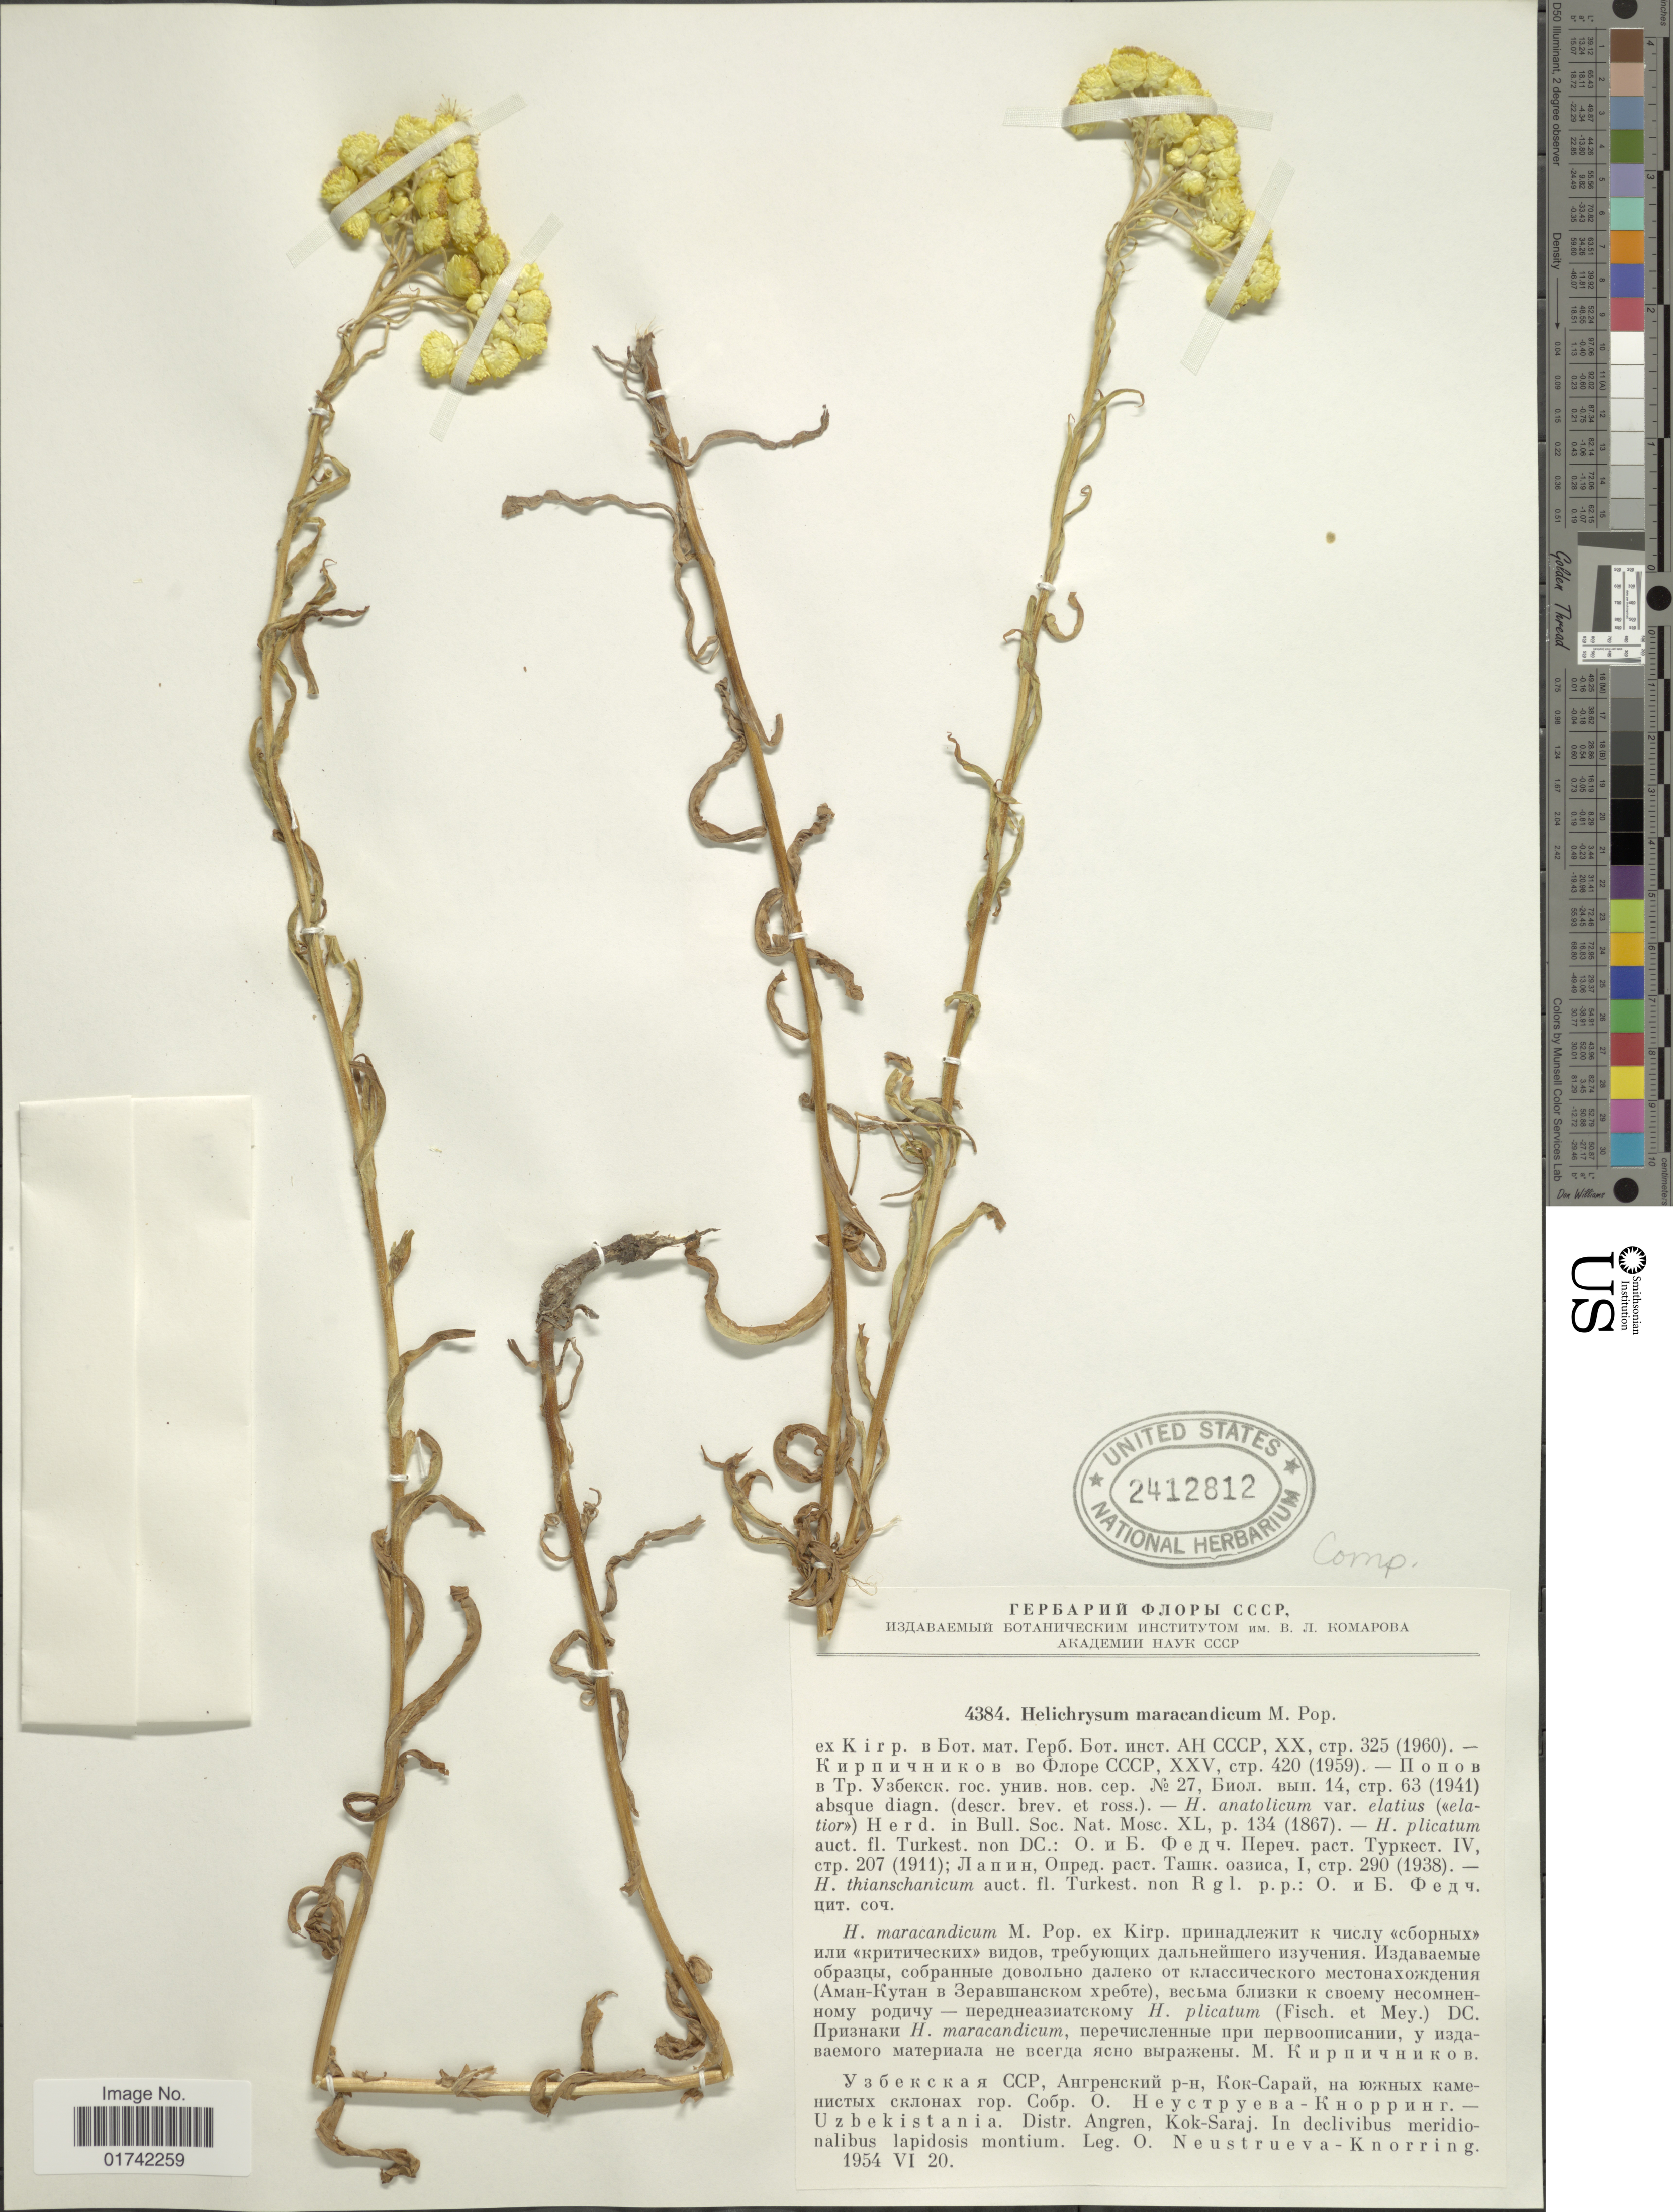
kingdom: Plantae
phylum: Tracheophyta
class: Magnoliopsida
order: Asterales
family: Asteraceae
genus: Helichrysum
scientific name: Helichrysum maracandicum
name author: Popov & Kirp.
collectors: O. Neustrueva-Knorring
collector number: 4384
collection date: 1954-06-20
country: Uzbekistan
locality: Distr. Angren, Kok-Saraj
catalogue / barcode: US 2412812